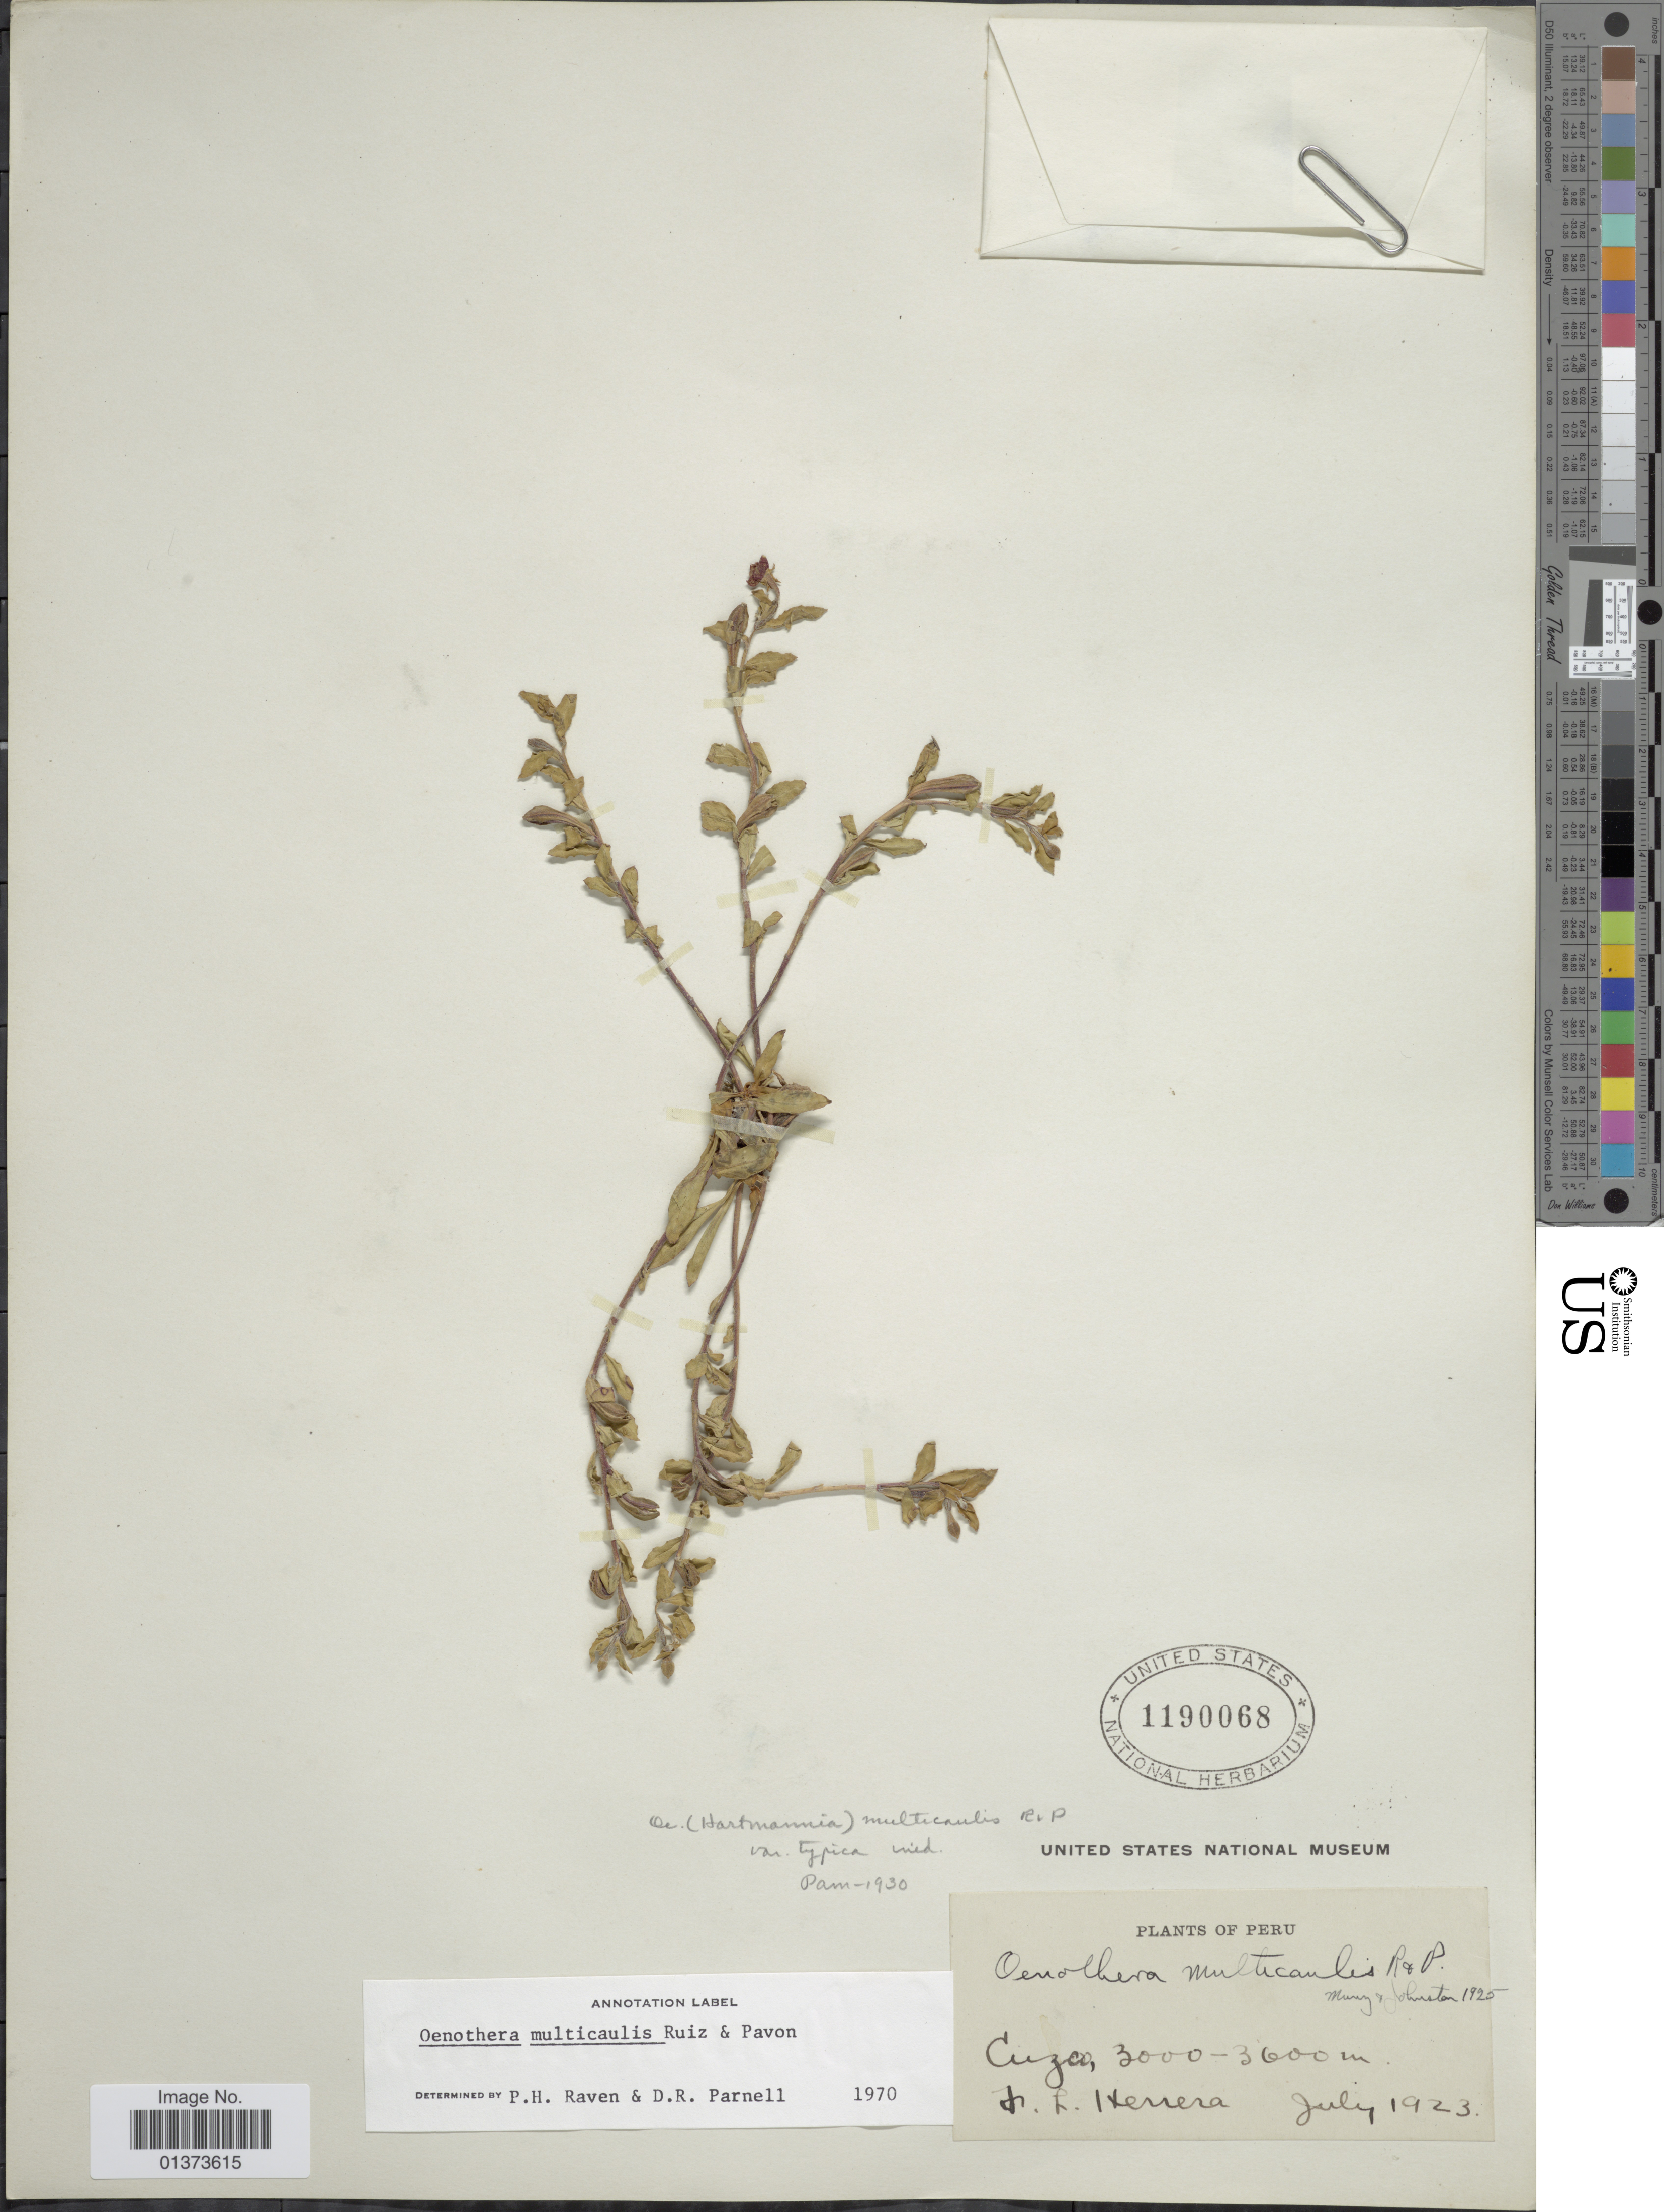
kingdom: Plantae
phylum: Tracheophyta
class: Magnoliopsida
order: Myrtales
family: Onagraceae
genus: Oenothera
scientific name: Oenothera multicaulis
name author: Ruiz & Pav.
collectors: J. L. Herrera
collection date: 1923-07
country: Peru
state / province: Cusco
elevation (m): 3000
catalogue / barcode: US 1190068